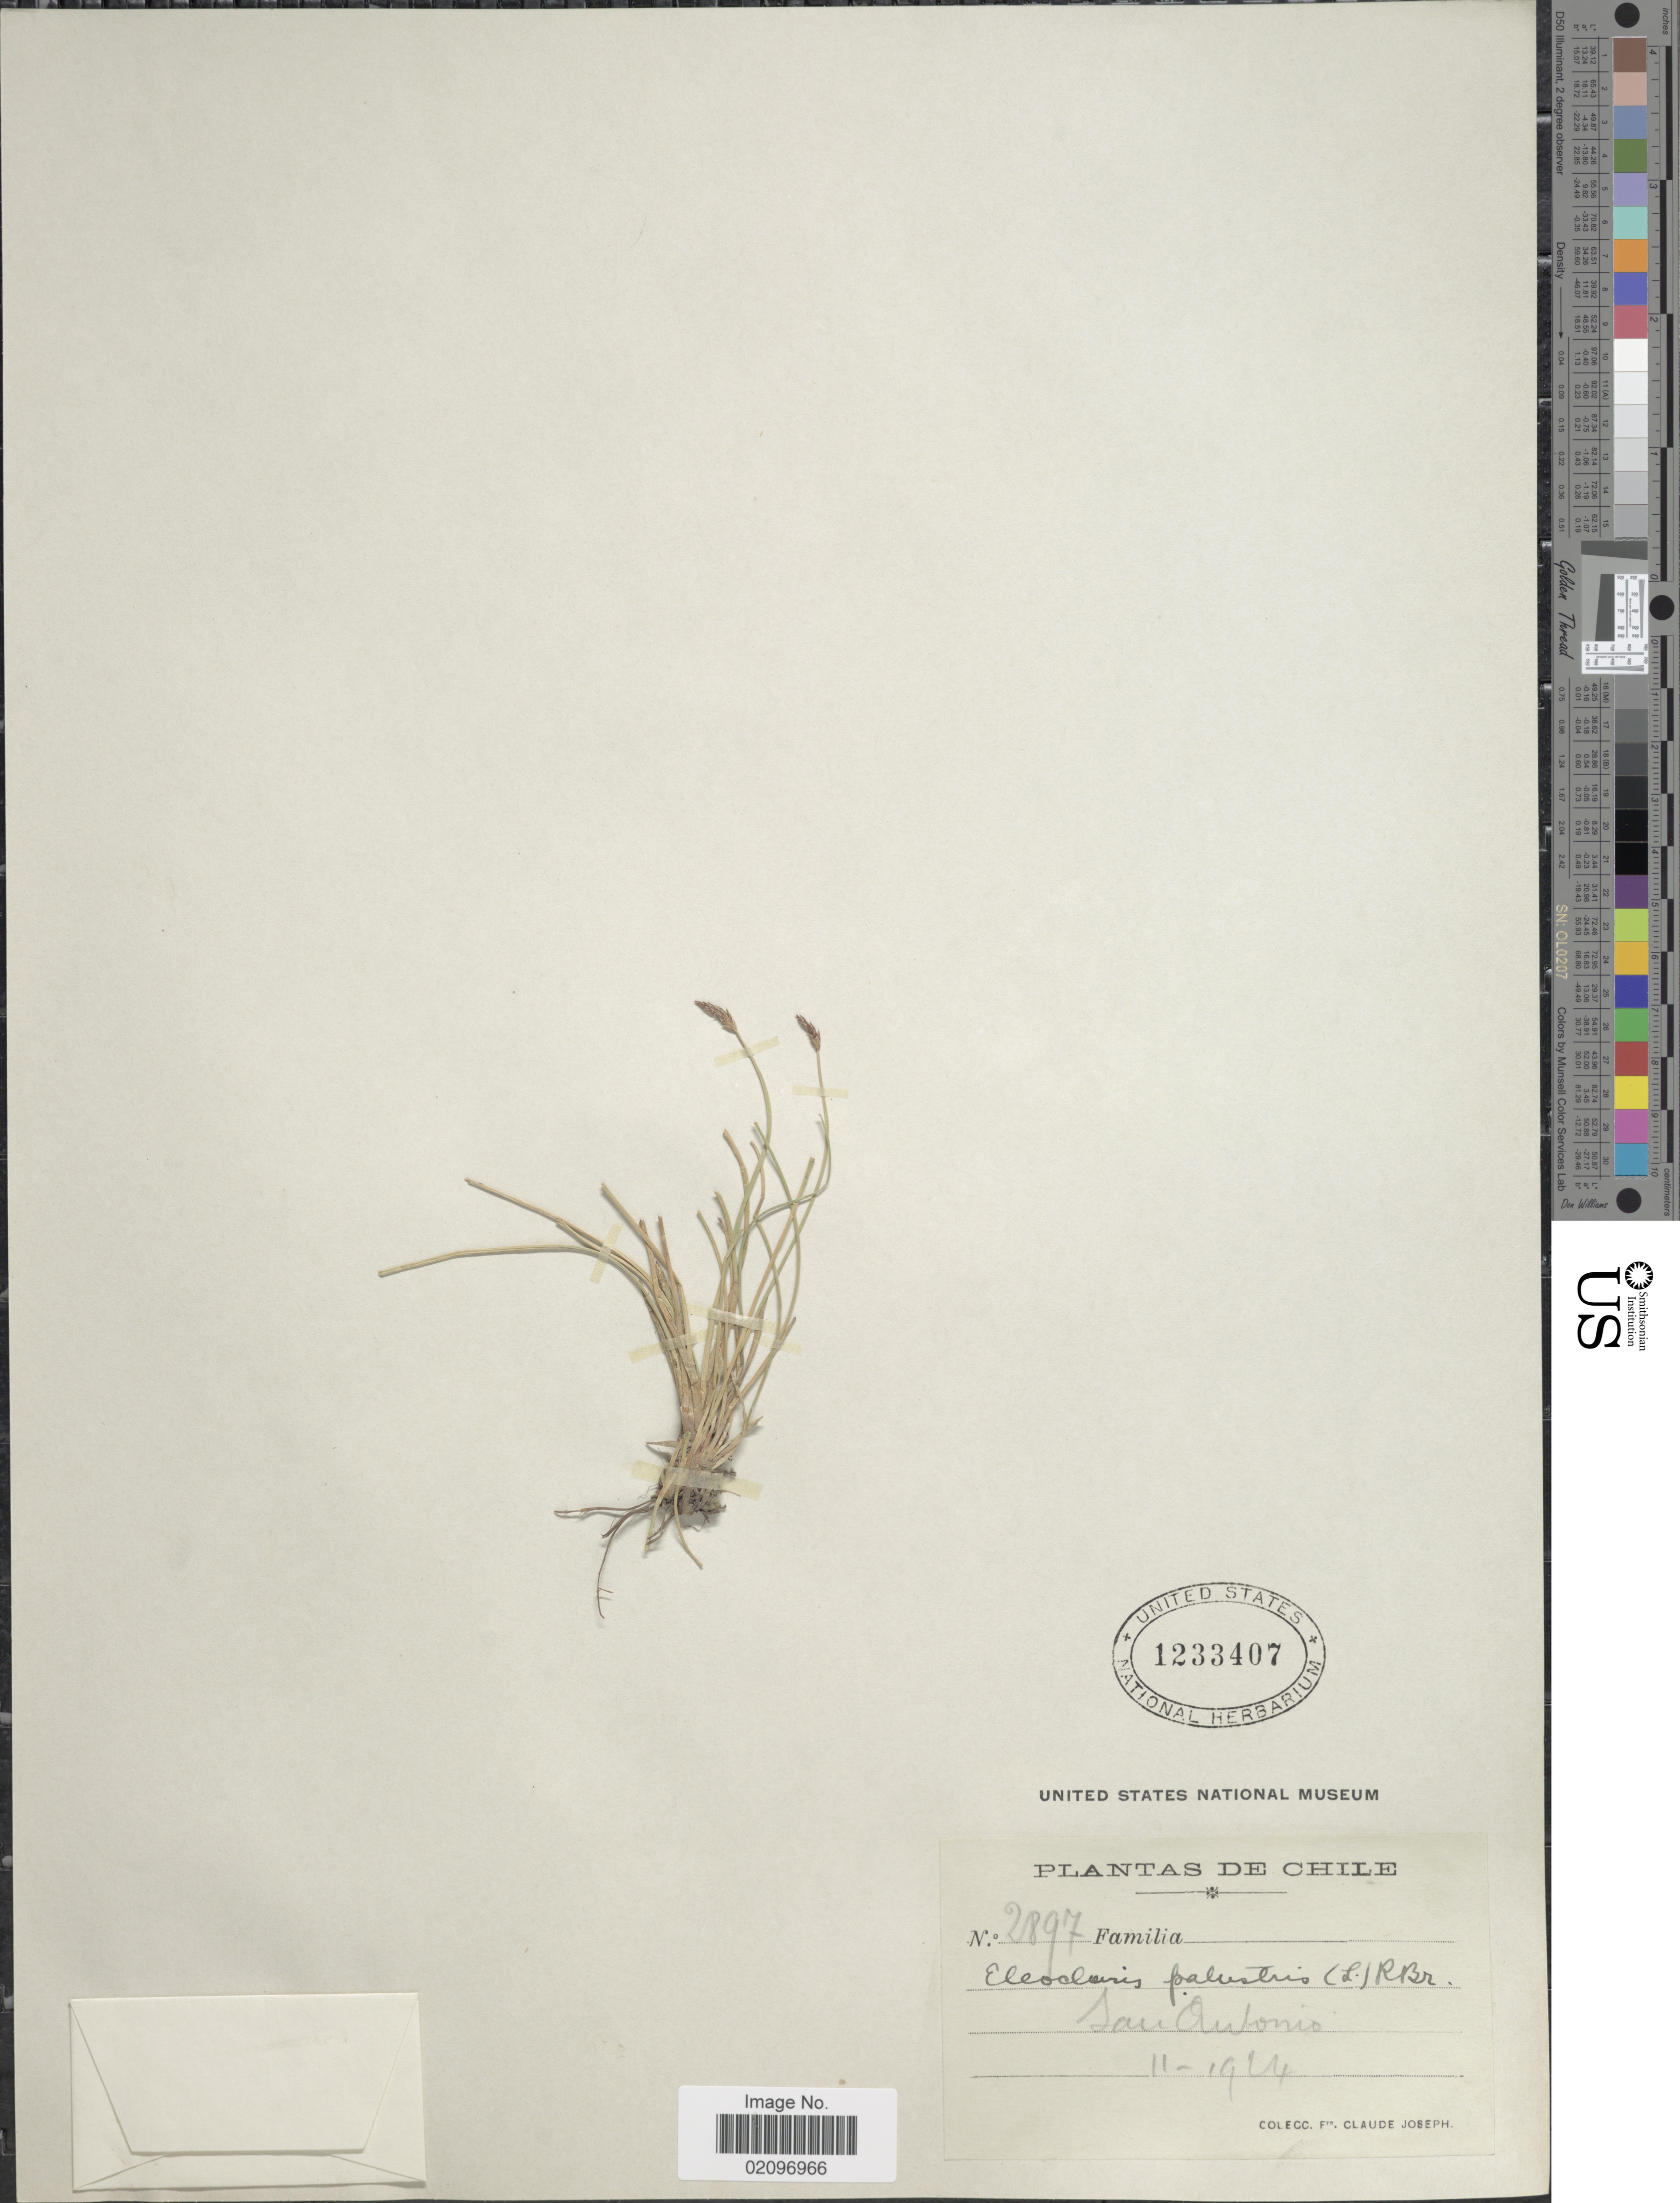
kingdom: Plantae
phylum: Tracheophyta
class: Liliopsida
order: Poales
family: Cyperaceae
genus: Eleocharis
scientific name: Eleocharis palustris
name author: (L.) Roem. & Schult.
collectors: Bro. Claude-Joseph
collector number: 2897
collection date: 1924-11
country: Chile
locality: Chile, San Antonio.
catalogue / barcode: US 1233407